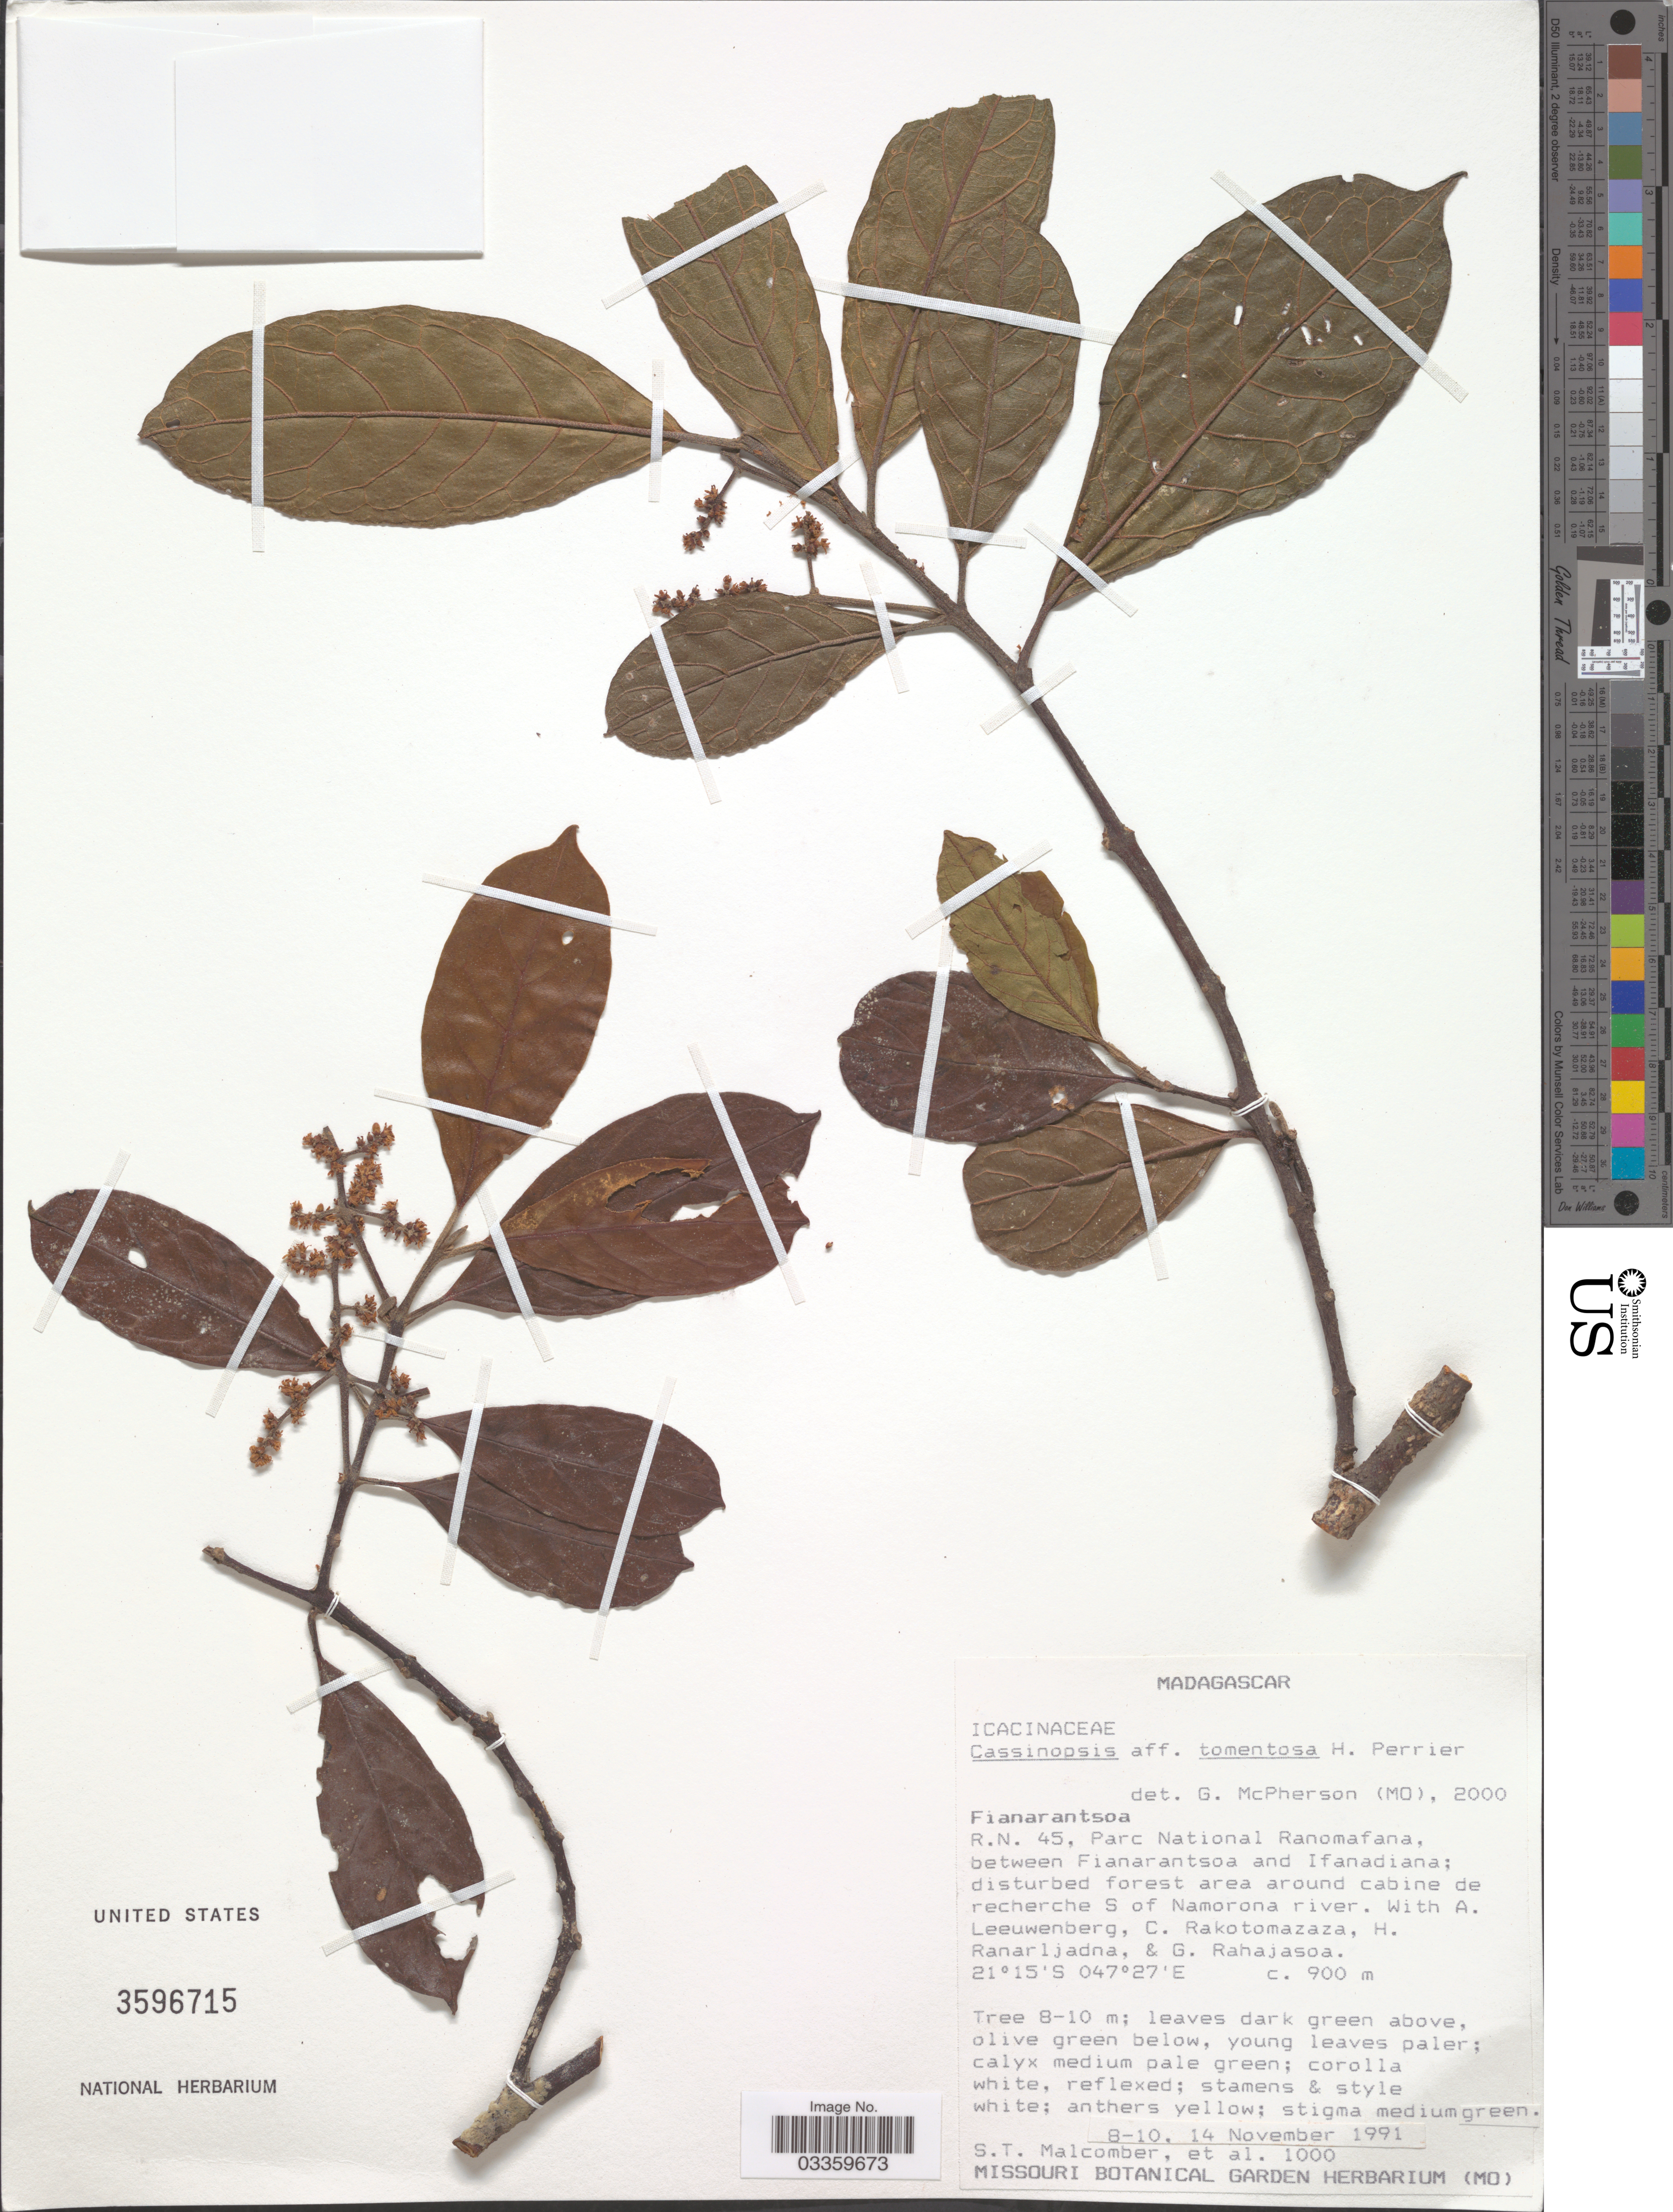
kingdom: Plantae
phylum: Tracheophyta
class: Magnoliopsida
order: Icacinales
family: Icacinaceae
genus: Cassinopsis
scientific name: Cassinopsis tomentosa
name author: H. Perrier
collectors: S. T. Malcomber, A. Leeuwenberg, C. Rakotomazaza, H. Ranarljadna & G. Rahajasoa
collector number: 1000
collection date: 1991-11-08/1991-11-14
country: Madagascar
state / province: Vatovavy Fitovinany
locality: R.N. 45, Parc National Ranomafana, between Fianarantsoa and Ifanadiana; disturbed forest area around cabine de recherche S of Namorona river.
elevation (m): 900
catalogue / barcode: US 3596715